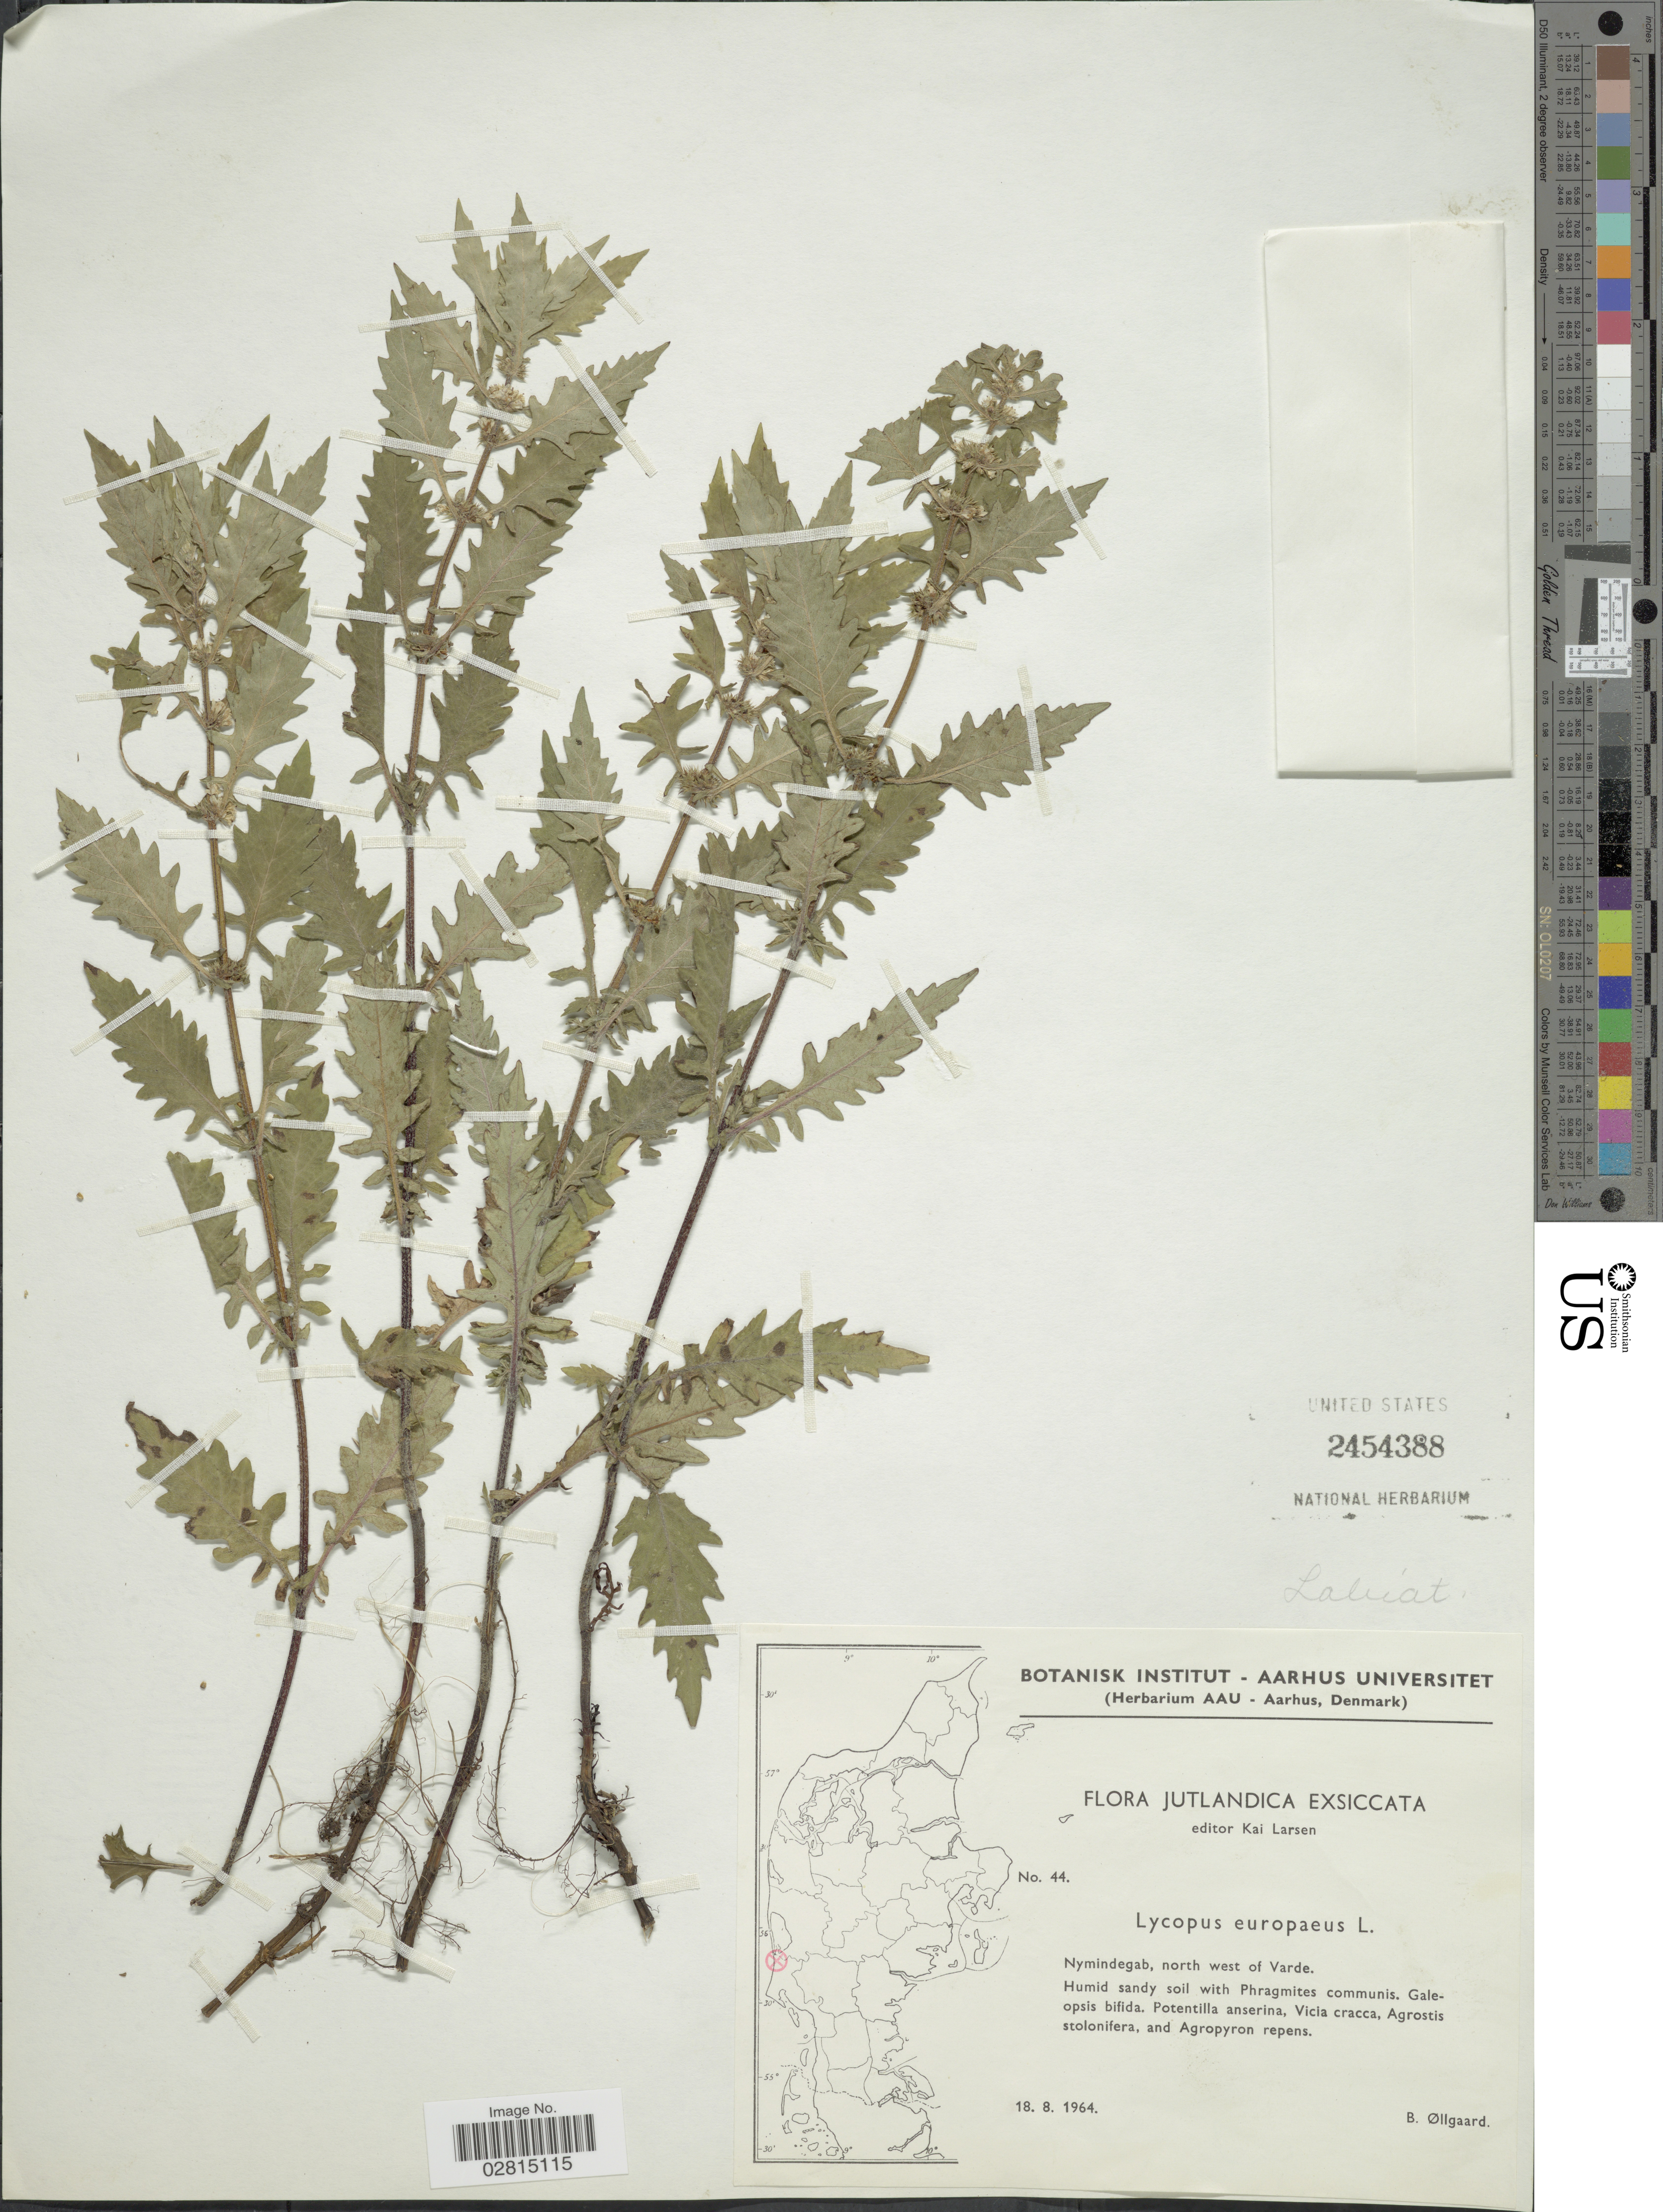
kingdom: Plantae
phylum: Tracheophyta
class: Magnoliopsida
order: Lamiales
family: Lamiaceae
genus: Lycopus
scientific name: Lycopus europaeus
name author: L.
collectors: B. Øllgaard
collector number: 44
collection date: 1964-08-18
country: Denmark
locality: Jutlandica, Nymindegab, north west of Varde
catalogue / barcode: US 2454388